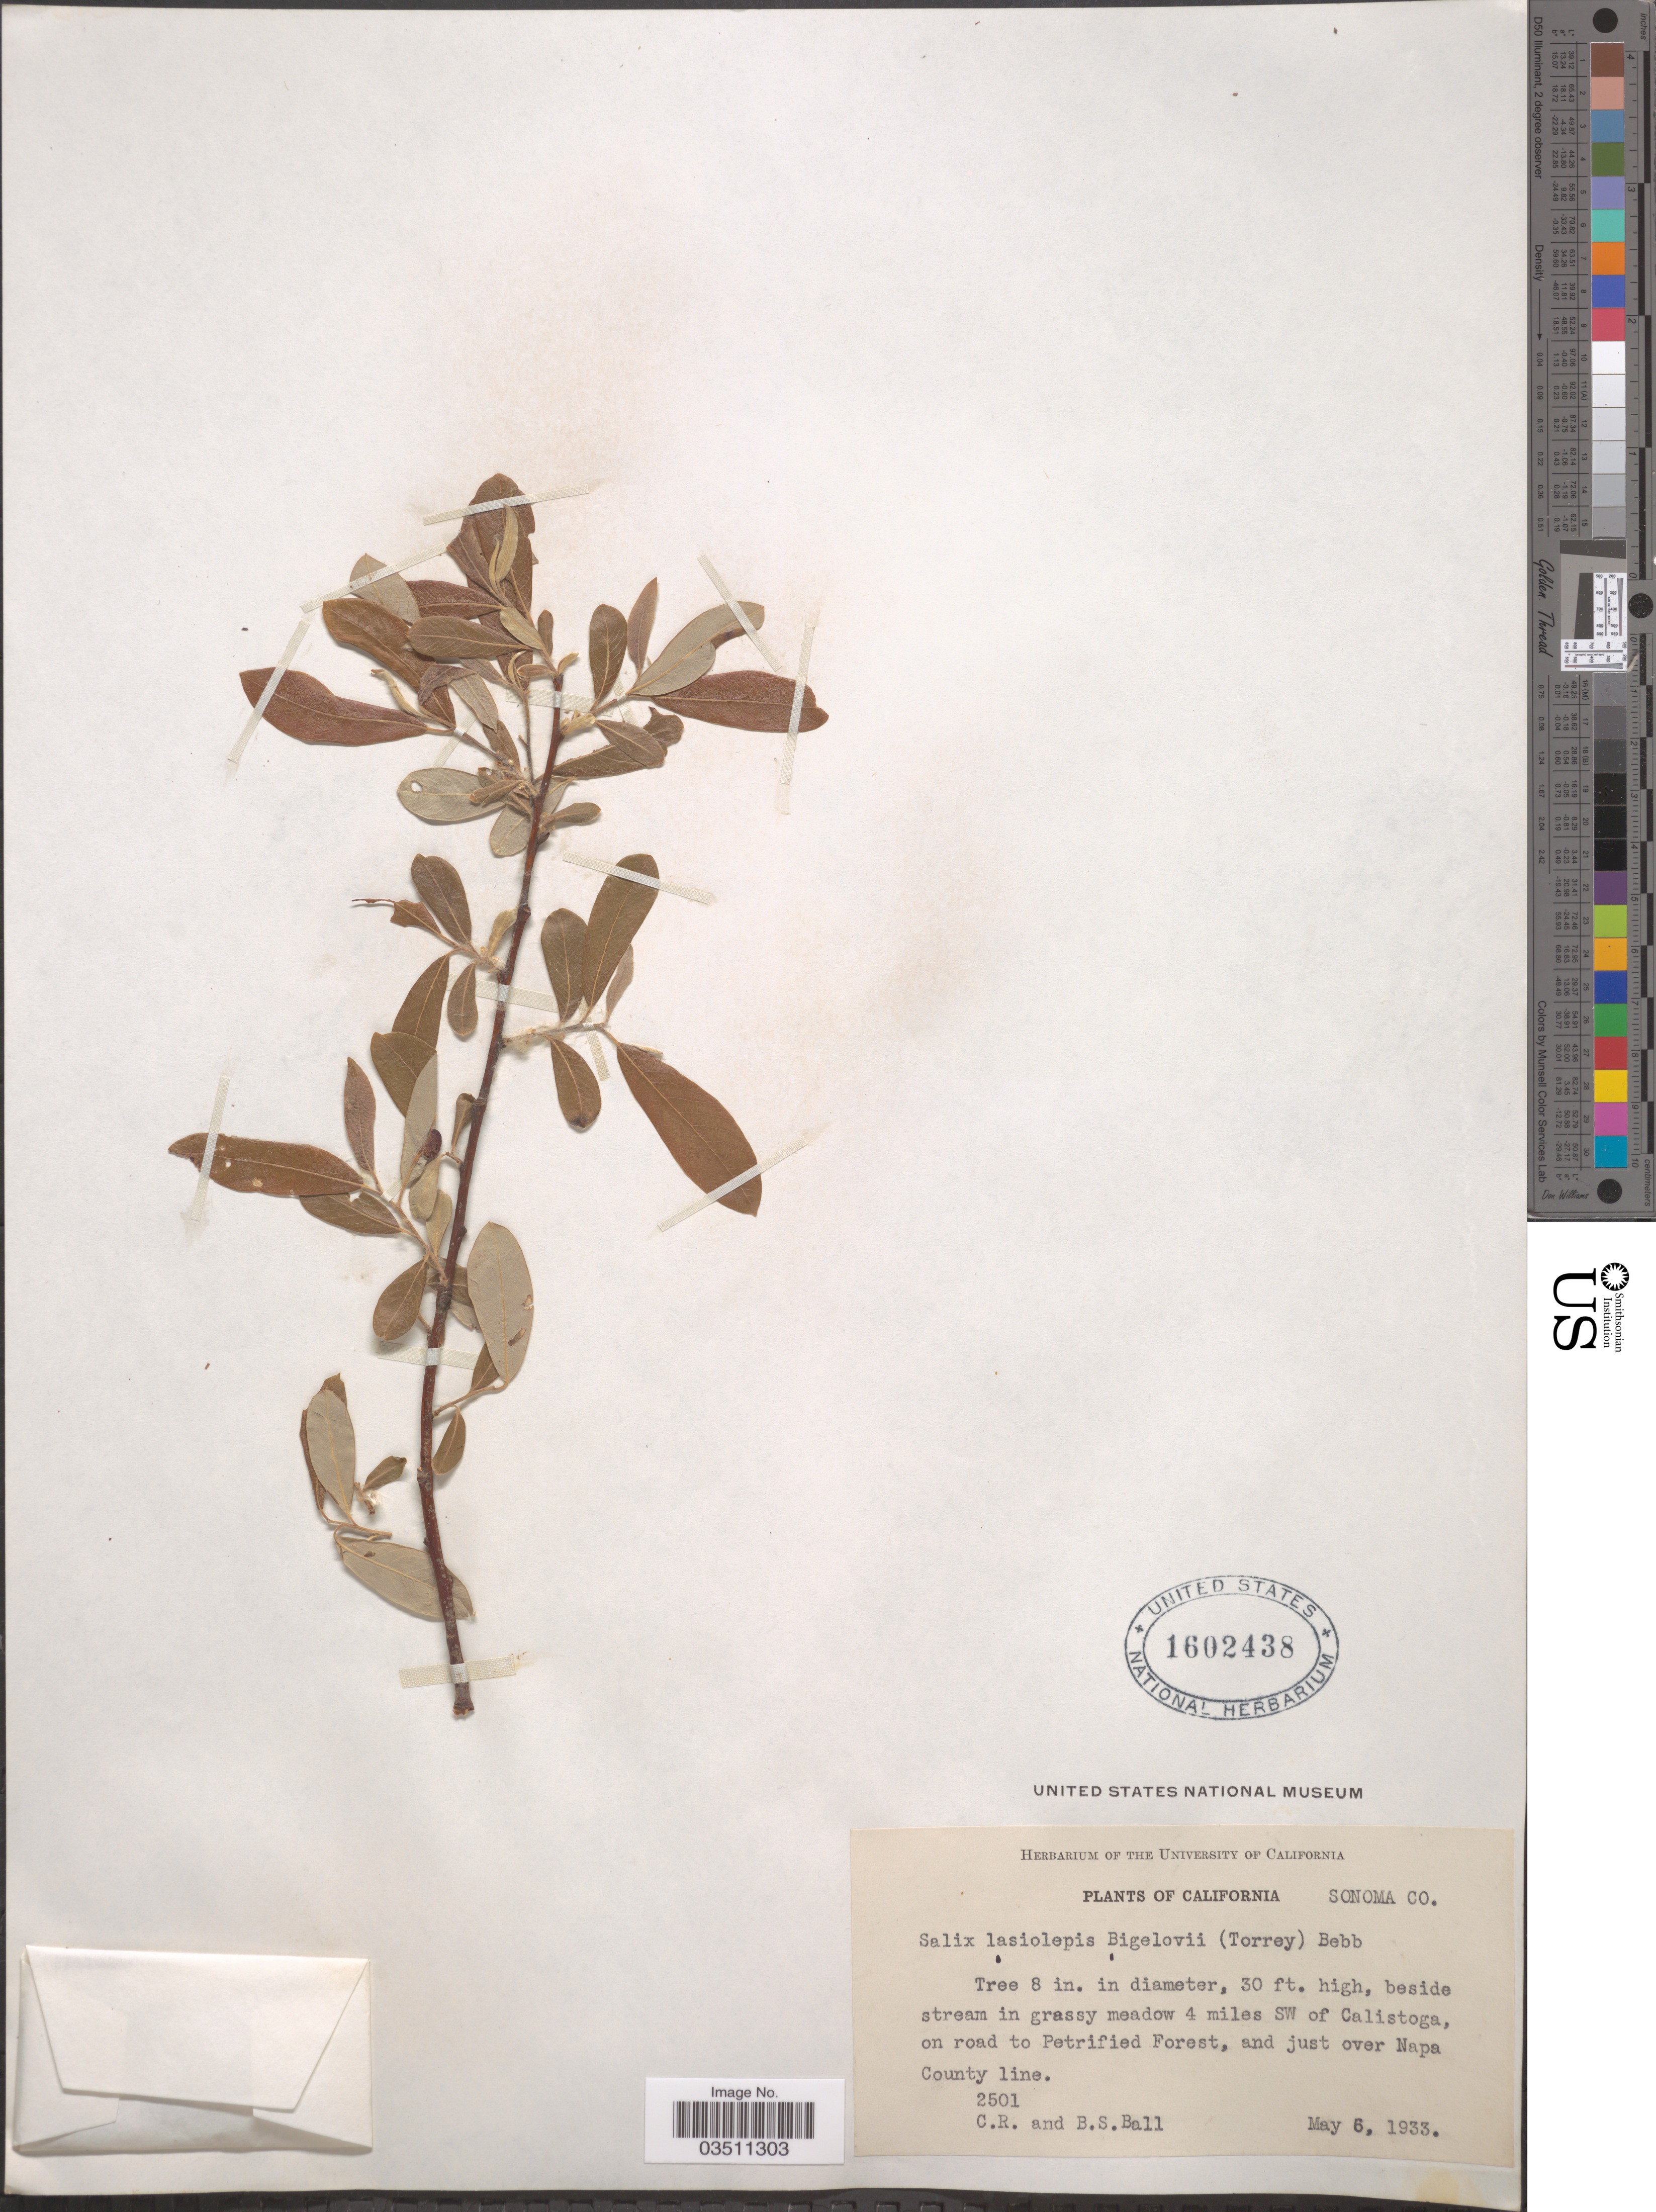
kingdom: Plantae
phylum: Tracheophyta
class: Magnoliopsida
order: Malpighiales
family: Salicaceae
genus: Salix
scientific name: Salix lasiolepis var. bigelovii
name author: Benth.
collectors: C. R. Ball & B. S. Ball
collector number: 2501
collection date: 1933-05-06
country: United States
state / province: California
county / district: Sonoma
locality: Sonoma Co. Beside stream in grassy meadow 4 miles SW of Calistoga, on road to Petrified Forest, and just over Napa County line.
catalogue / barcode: US 1602438